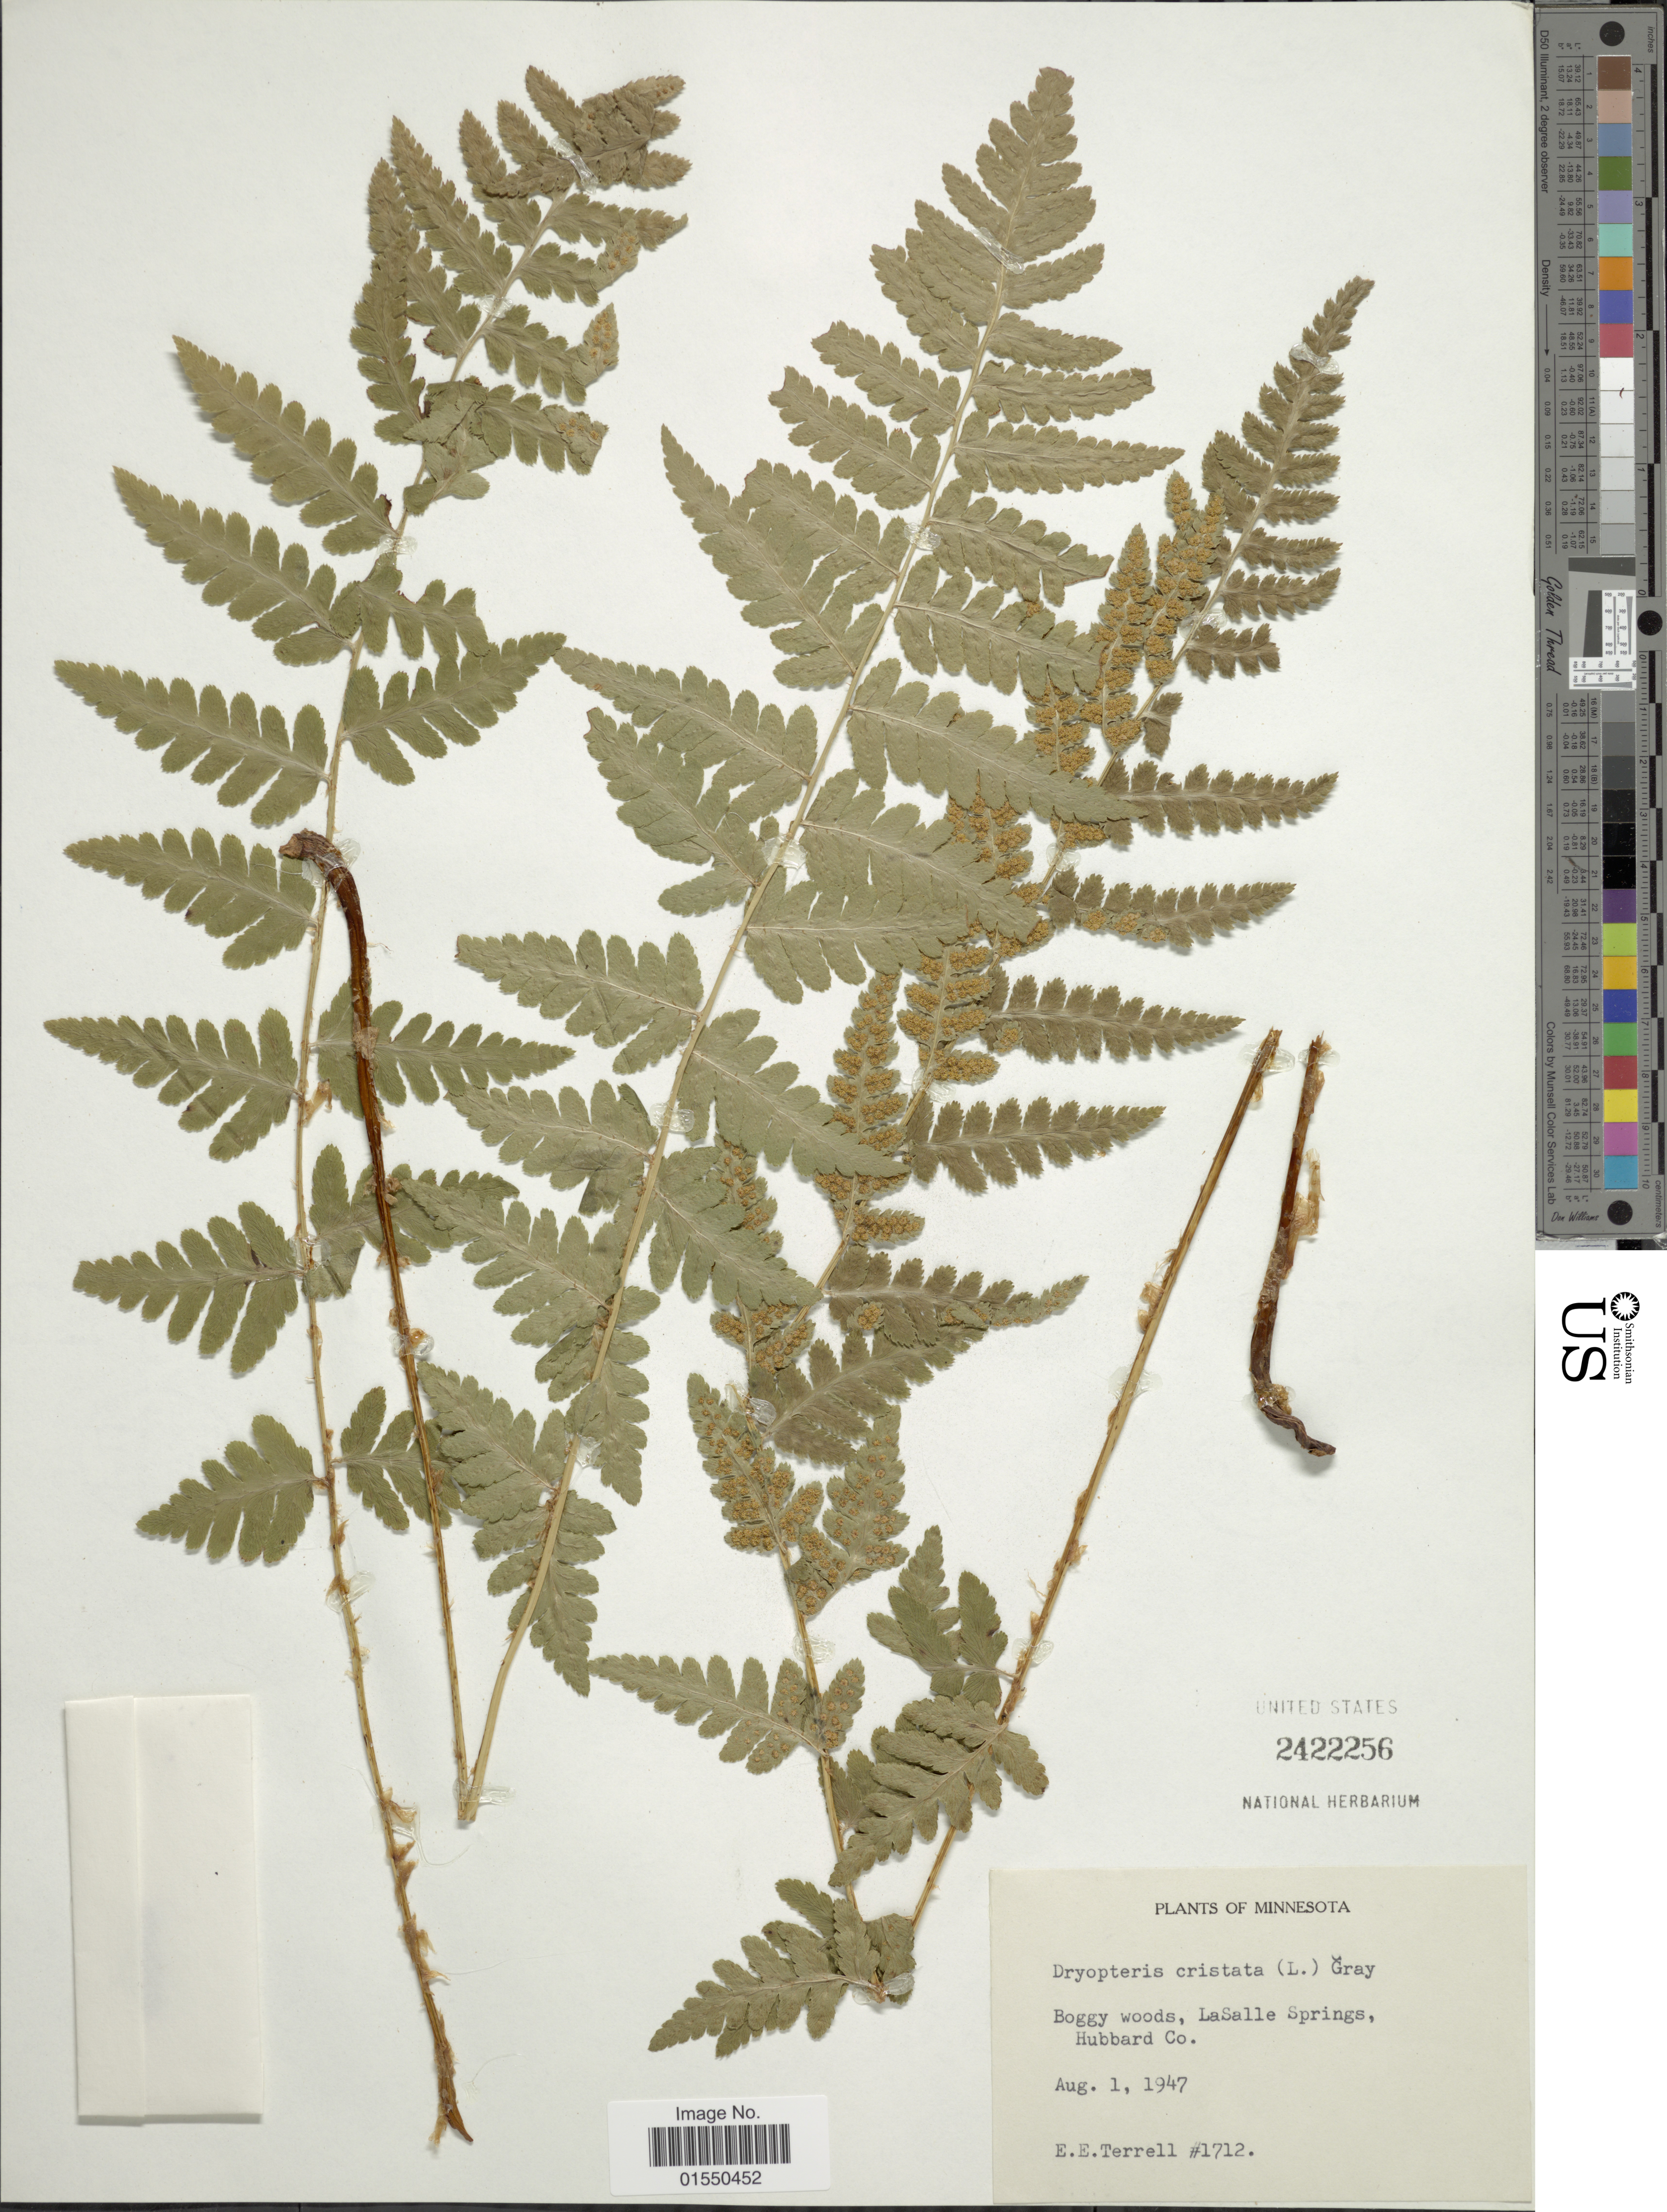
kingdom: Plantae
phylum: Tracheophyta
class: Polypodiopsida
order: Polypodiales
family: Dryopteridaceae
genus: Dryopteris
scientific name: Dryopteris cristata var. spinulosa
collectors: E. E. Terrell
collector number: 1712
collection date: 1947-08-01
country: United States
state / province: Minnesota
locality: Boggy Woods, Lasalle Springs, Hubbard Co.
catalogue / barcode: US 2422256